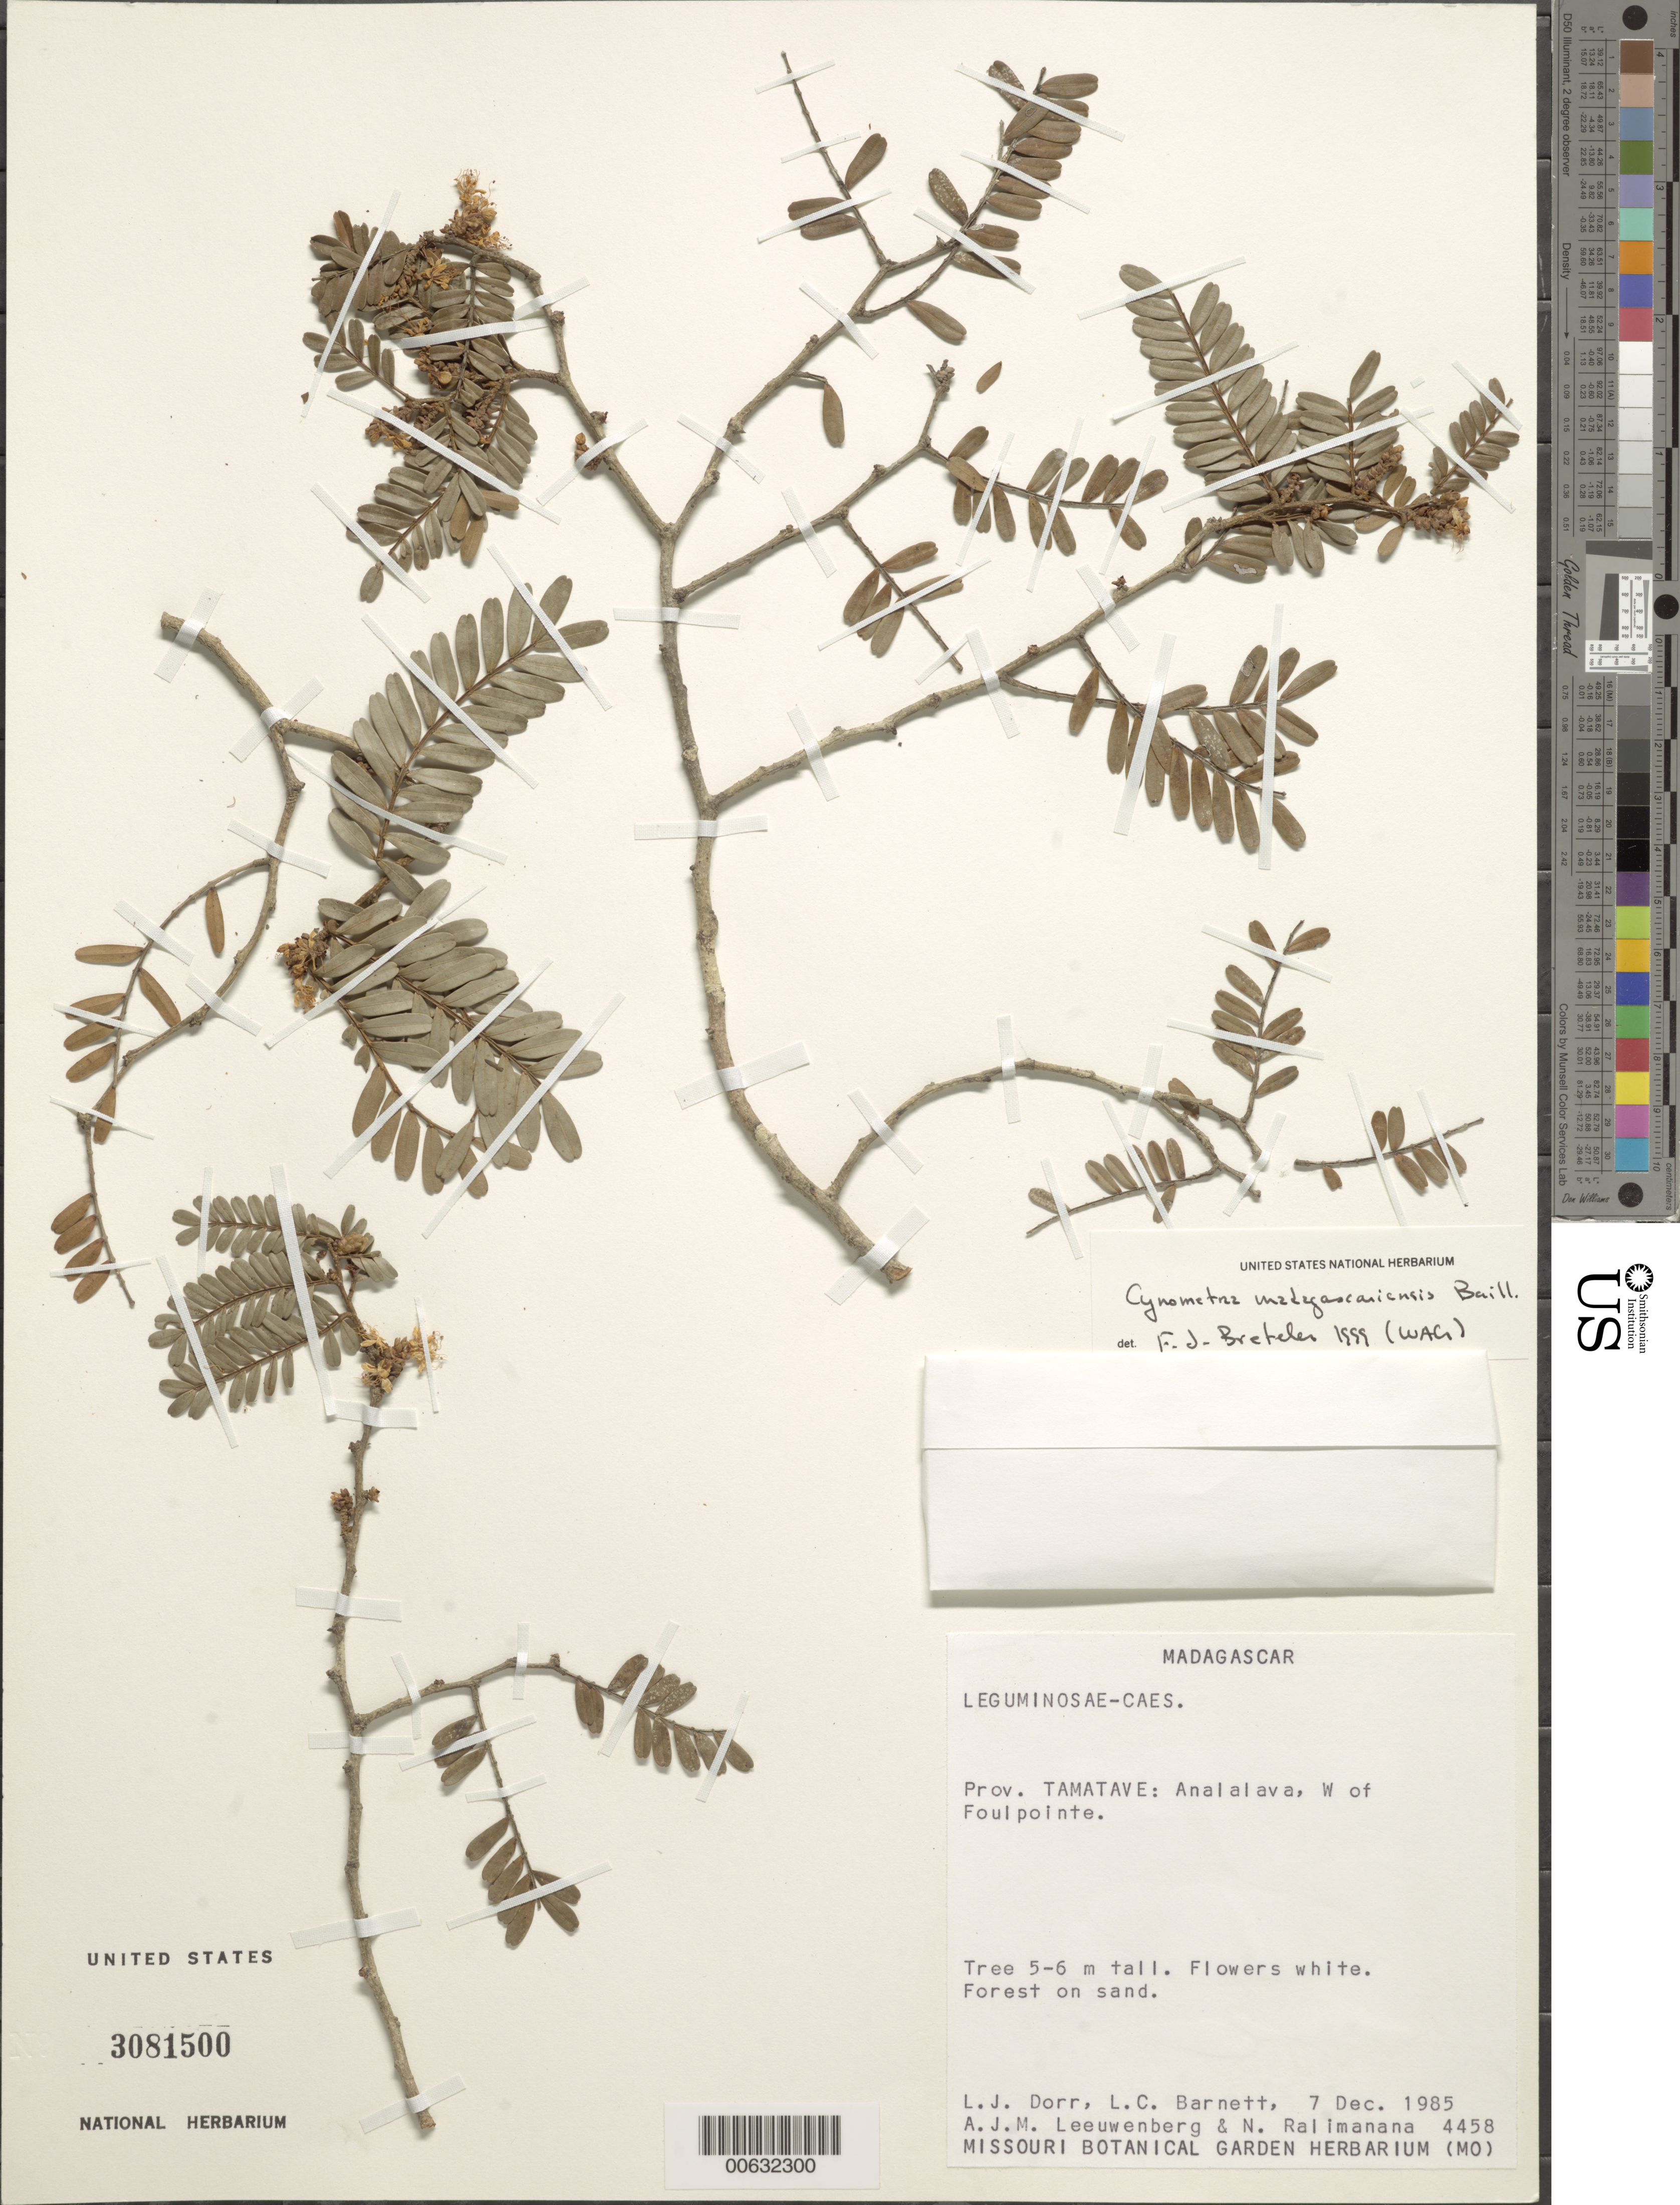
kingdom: Plantae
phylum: Tracheophyta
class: Magnoliopsida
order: Fabales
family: Fabaceae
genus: Cynometra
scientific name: Cynometra madagascariensis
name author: Baill.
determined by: Breteler, F. J.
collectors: L. J. Dorr, L. C. Barnett, A. J. M. Leeuwenberg & N. Ralimanana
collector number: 4458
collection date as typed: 07 Dec 1985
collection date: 1985-12-07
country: Madagascar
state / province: Atsinanana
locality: Tamatave prov., analalava, w of foulpointe.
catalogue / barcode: US 3081500